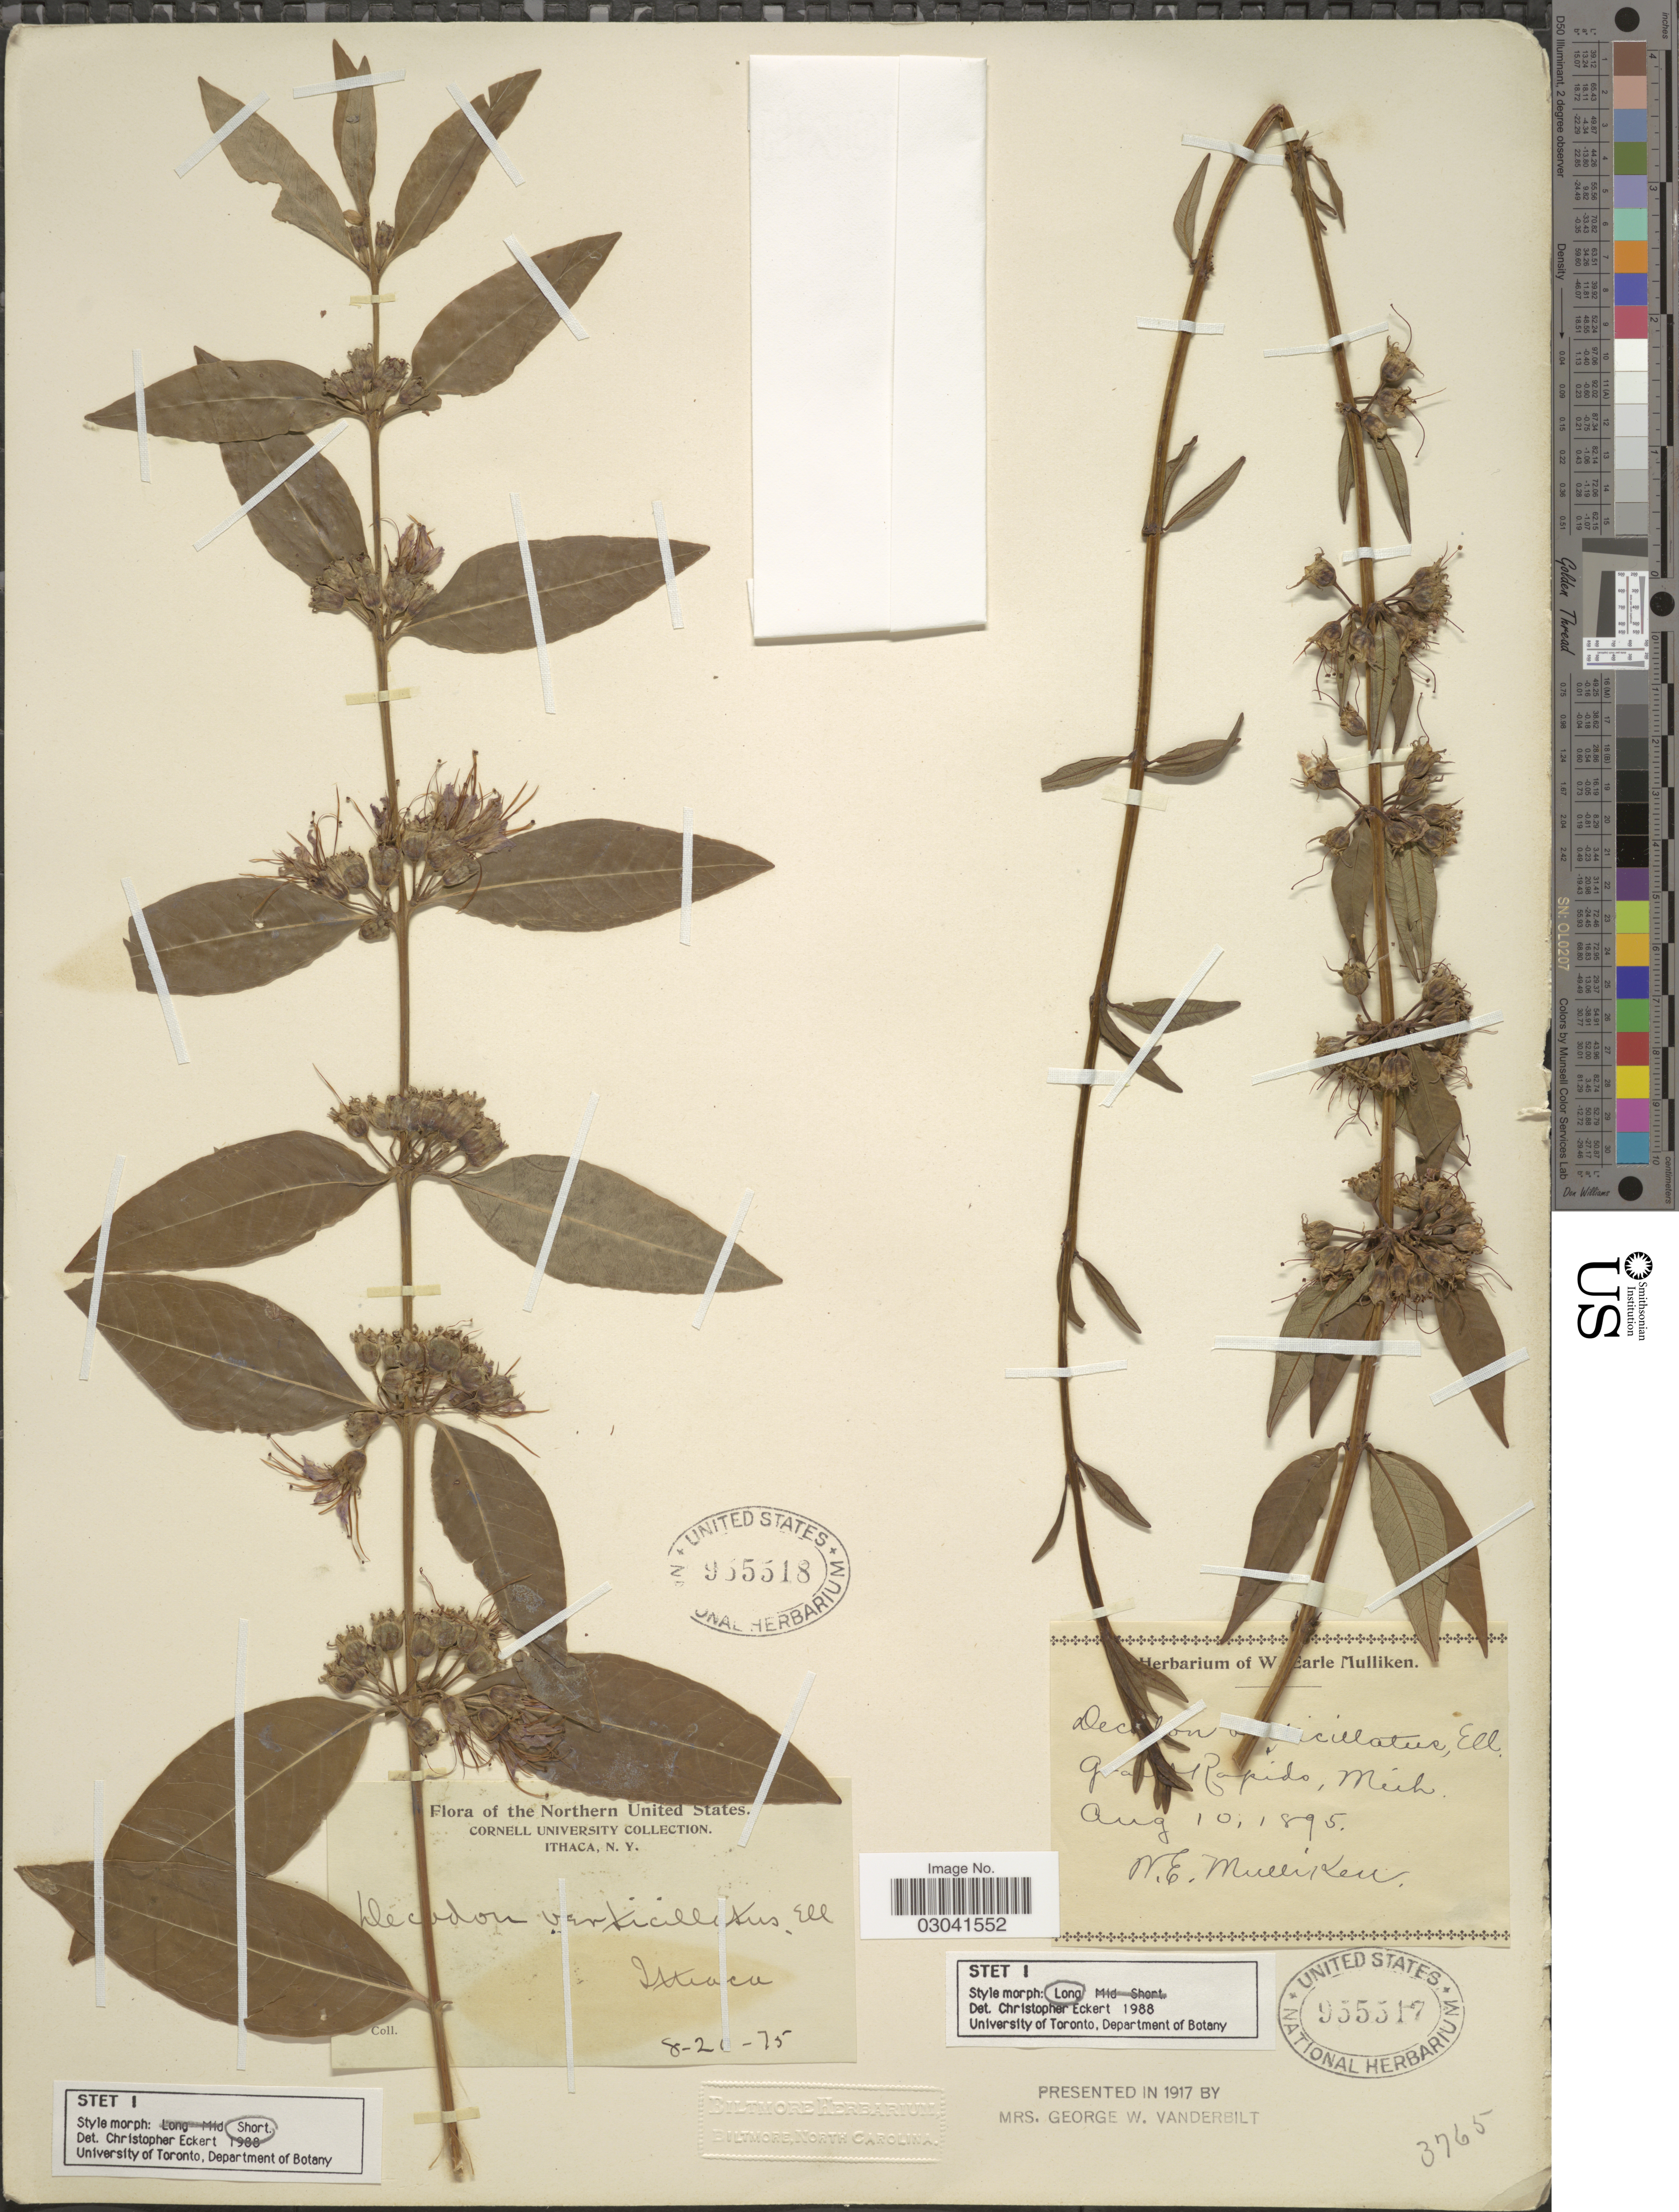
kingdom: Plantae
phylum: Tracheophyta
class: Magnoliopsida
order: Myrtales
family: Lythraceae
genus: Decodon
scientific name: Decodon verticillatus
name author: (L.) Elliott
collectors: W. Mulliken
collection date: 1895-08-10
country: United States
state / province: Michigan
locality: Grand Rapids.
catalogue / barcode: US 955517-2